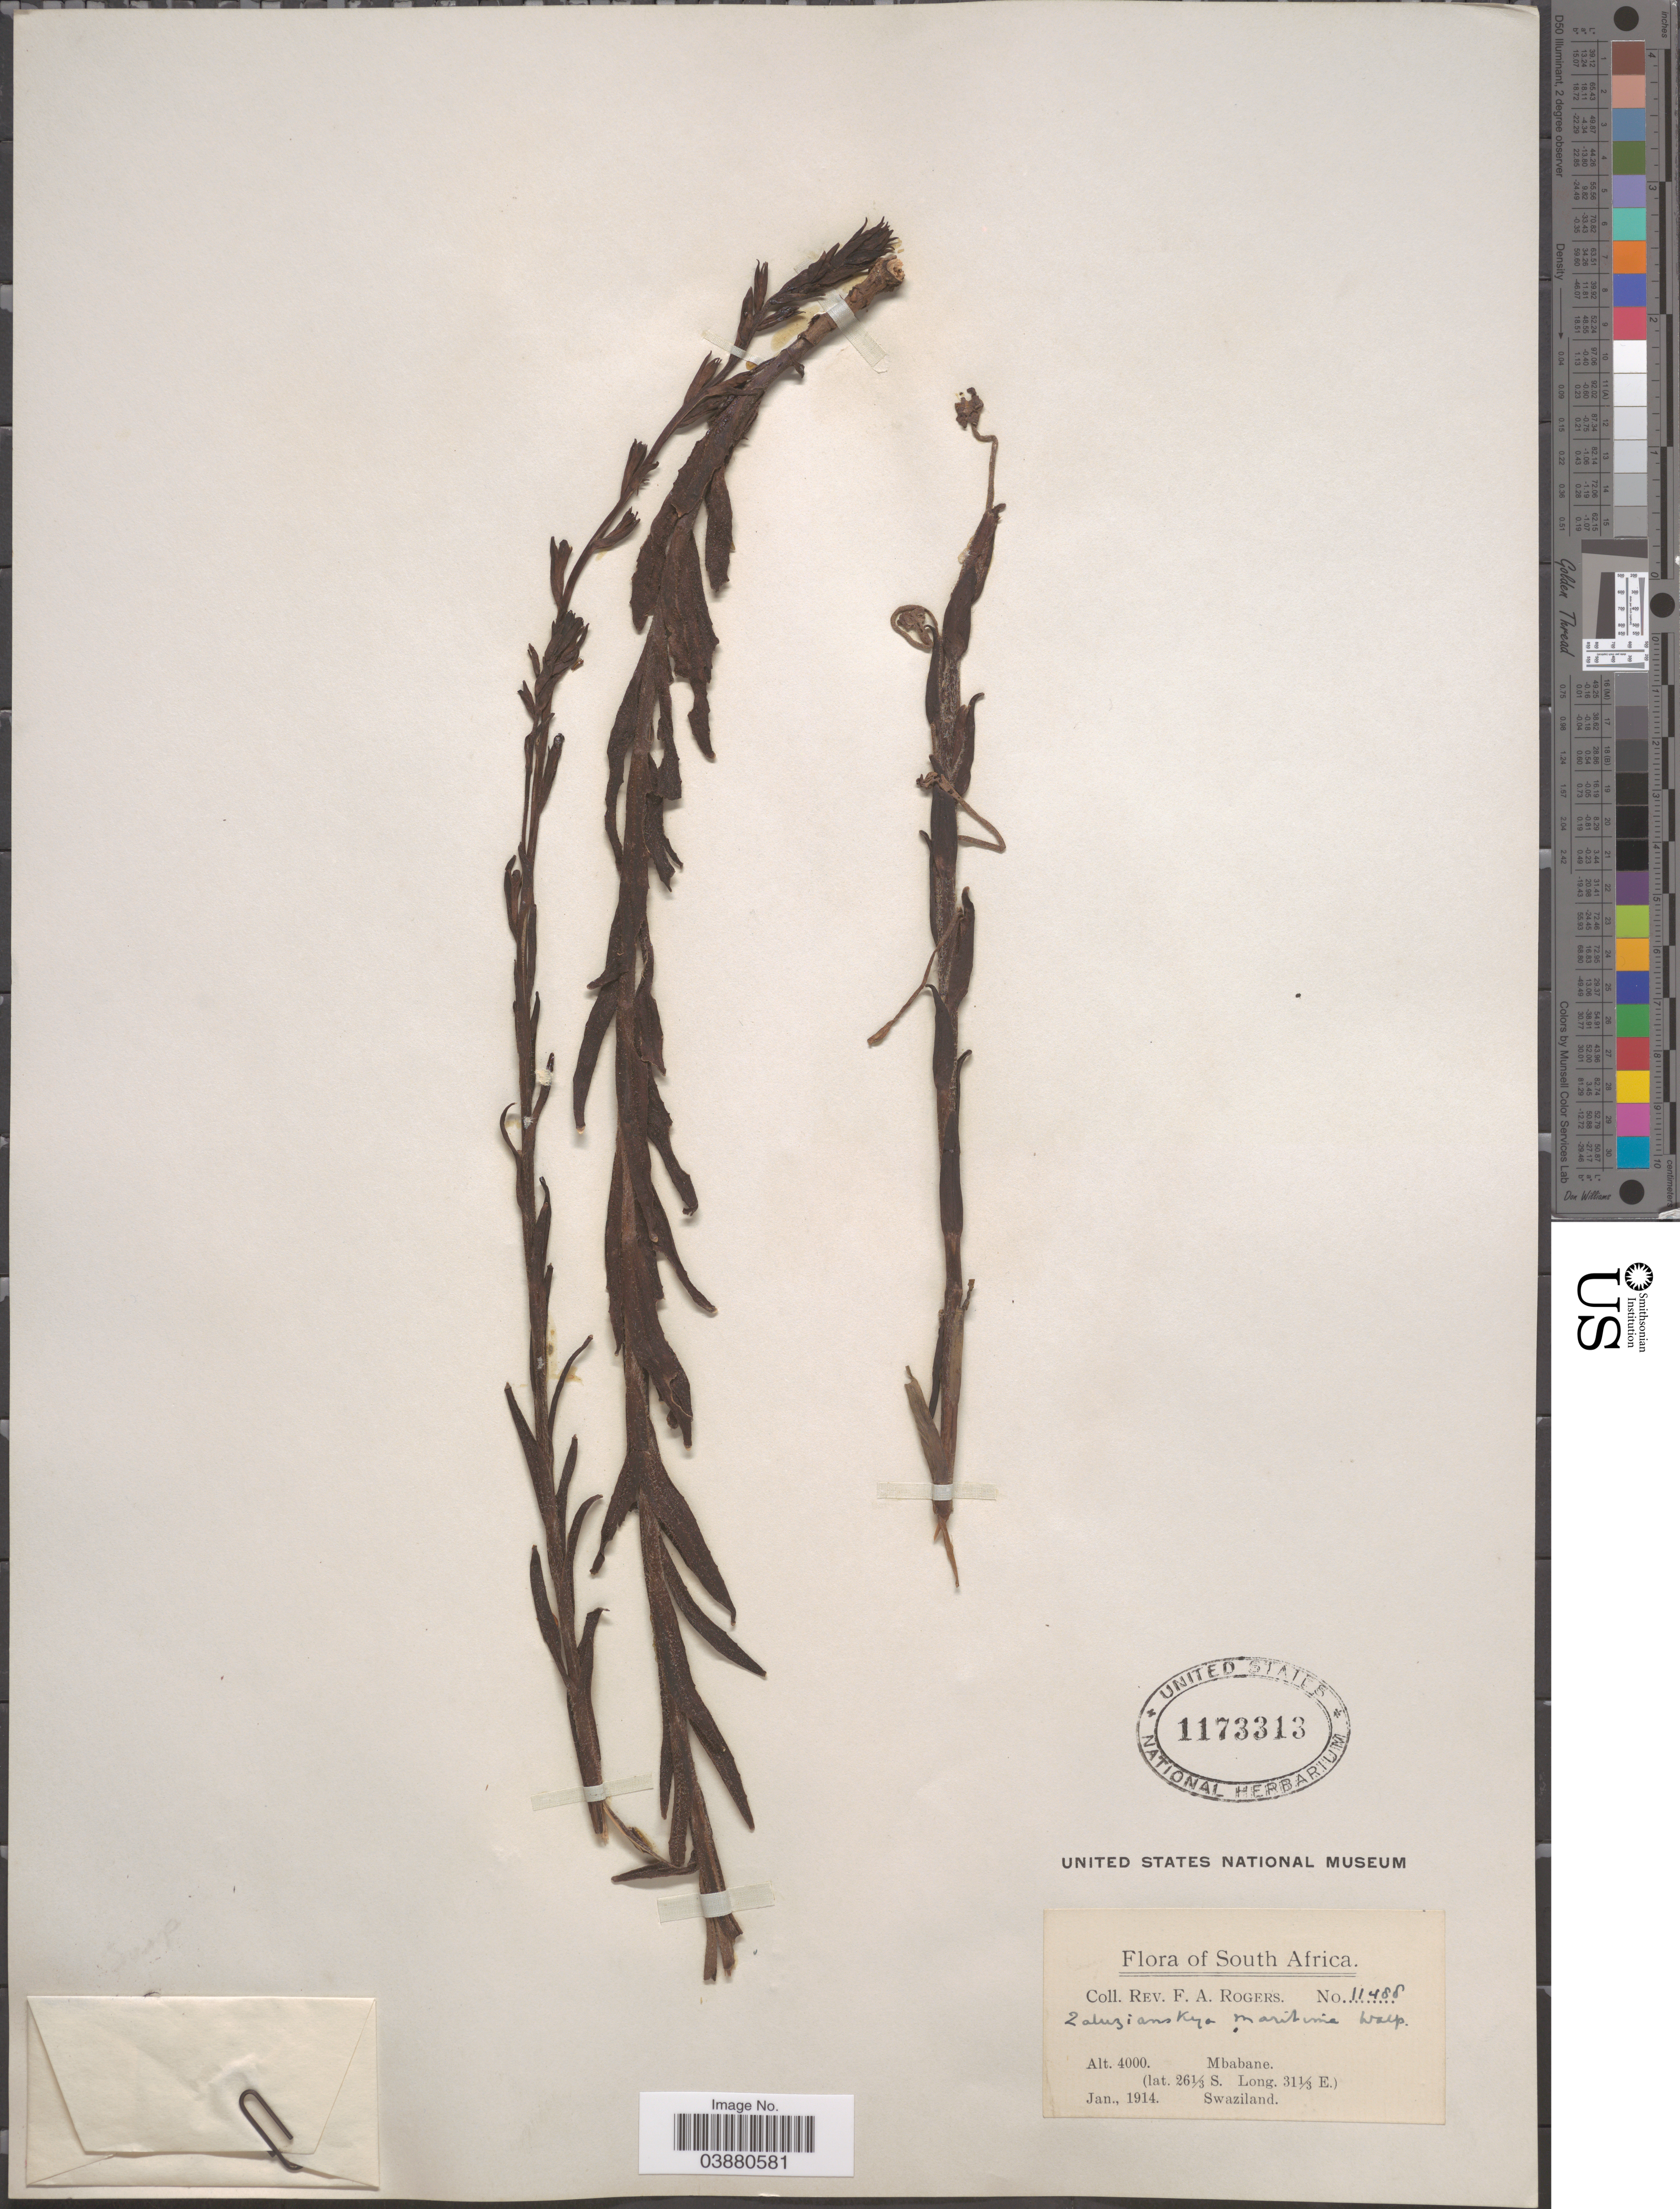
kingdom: Plantae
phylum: Tracheophyta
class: Magnoliopsida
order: Lamiales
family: Scrophulariaceae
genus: Zaluzianskya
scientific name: Zaluzianskya maritima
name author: (L. f.) Walp.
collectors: F. A. Rogers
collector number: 11488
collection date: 1914-01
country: Eswatini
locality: Mbabane.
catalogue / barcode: US 1173313